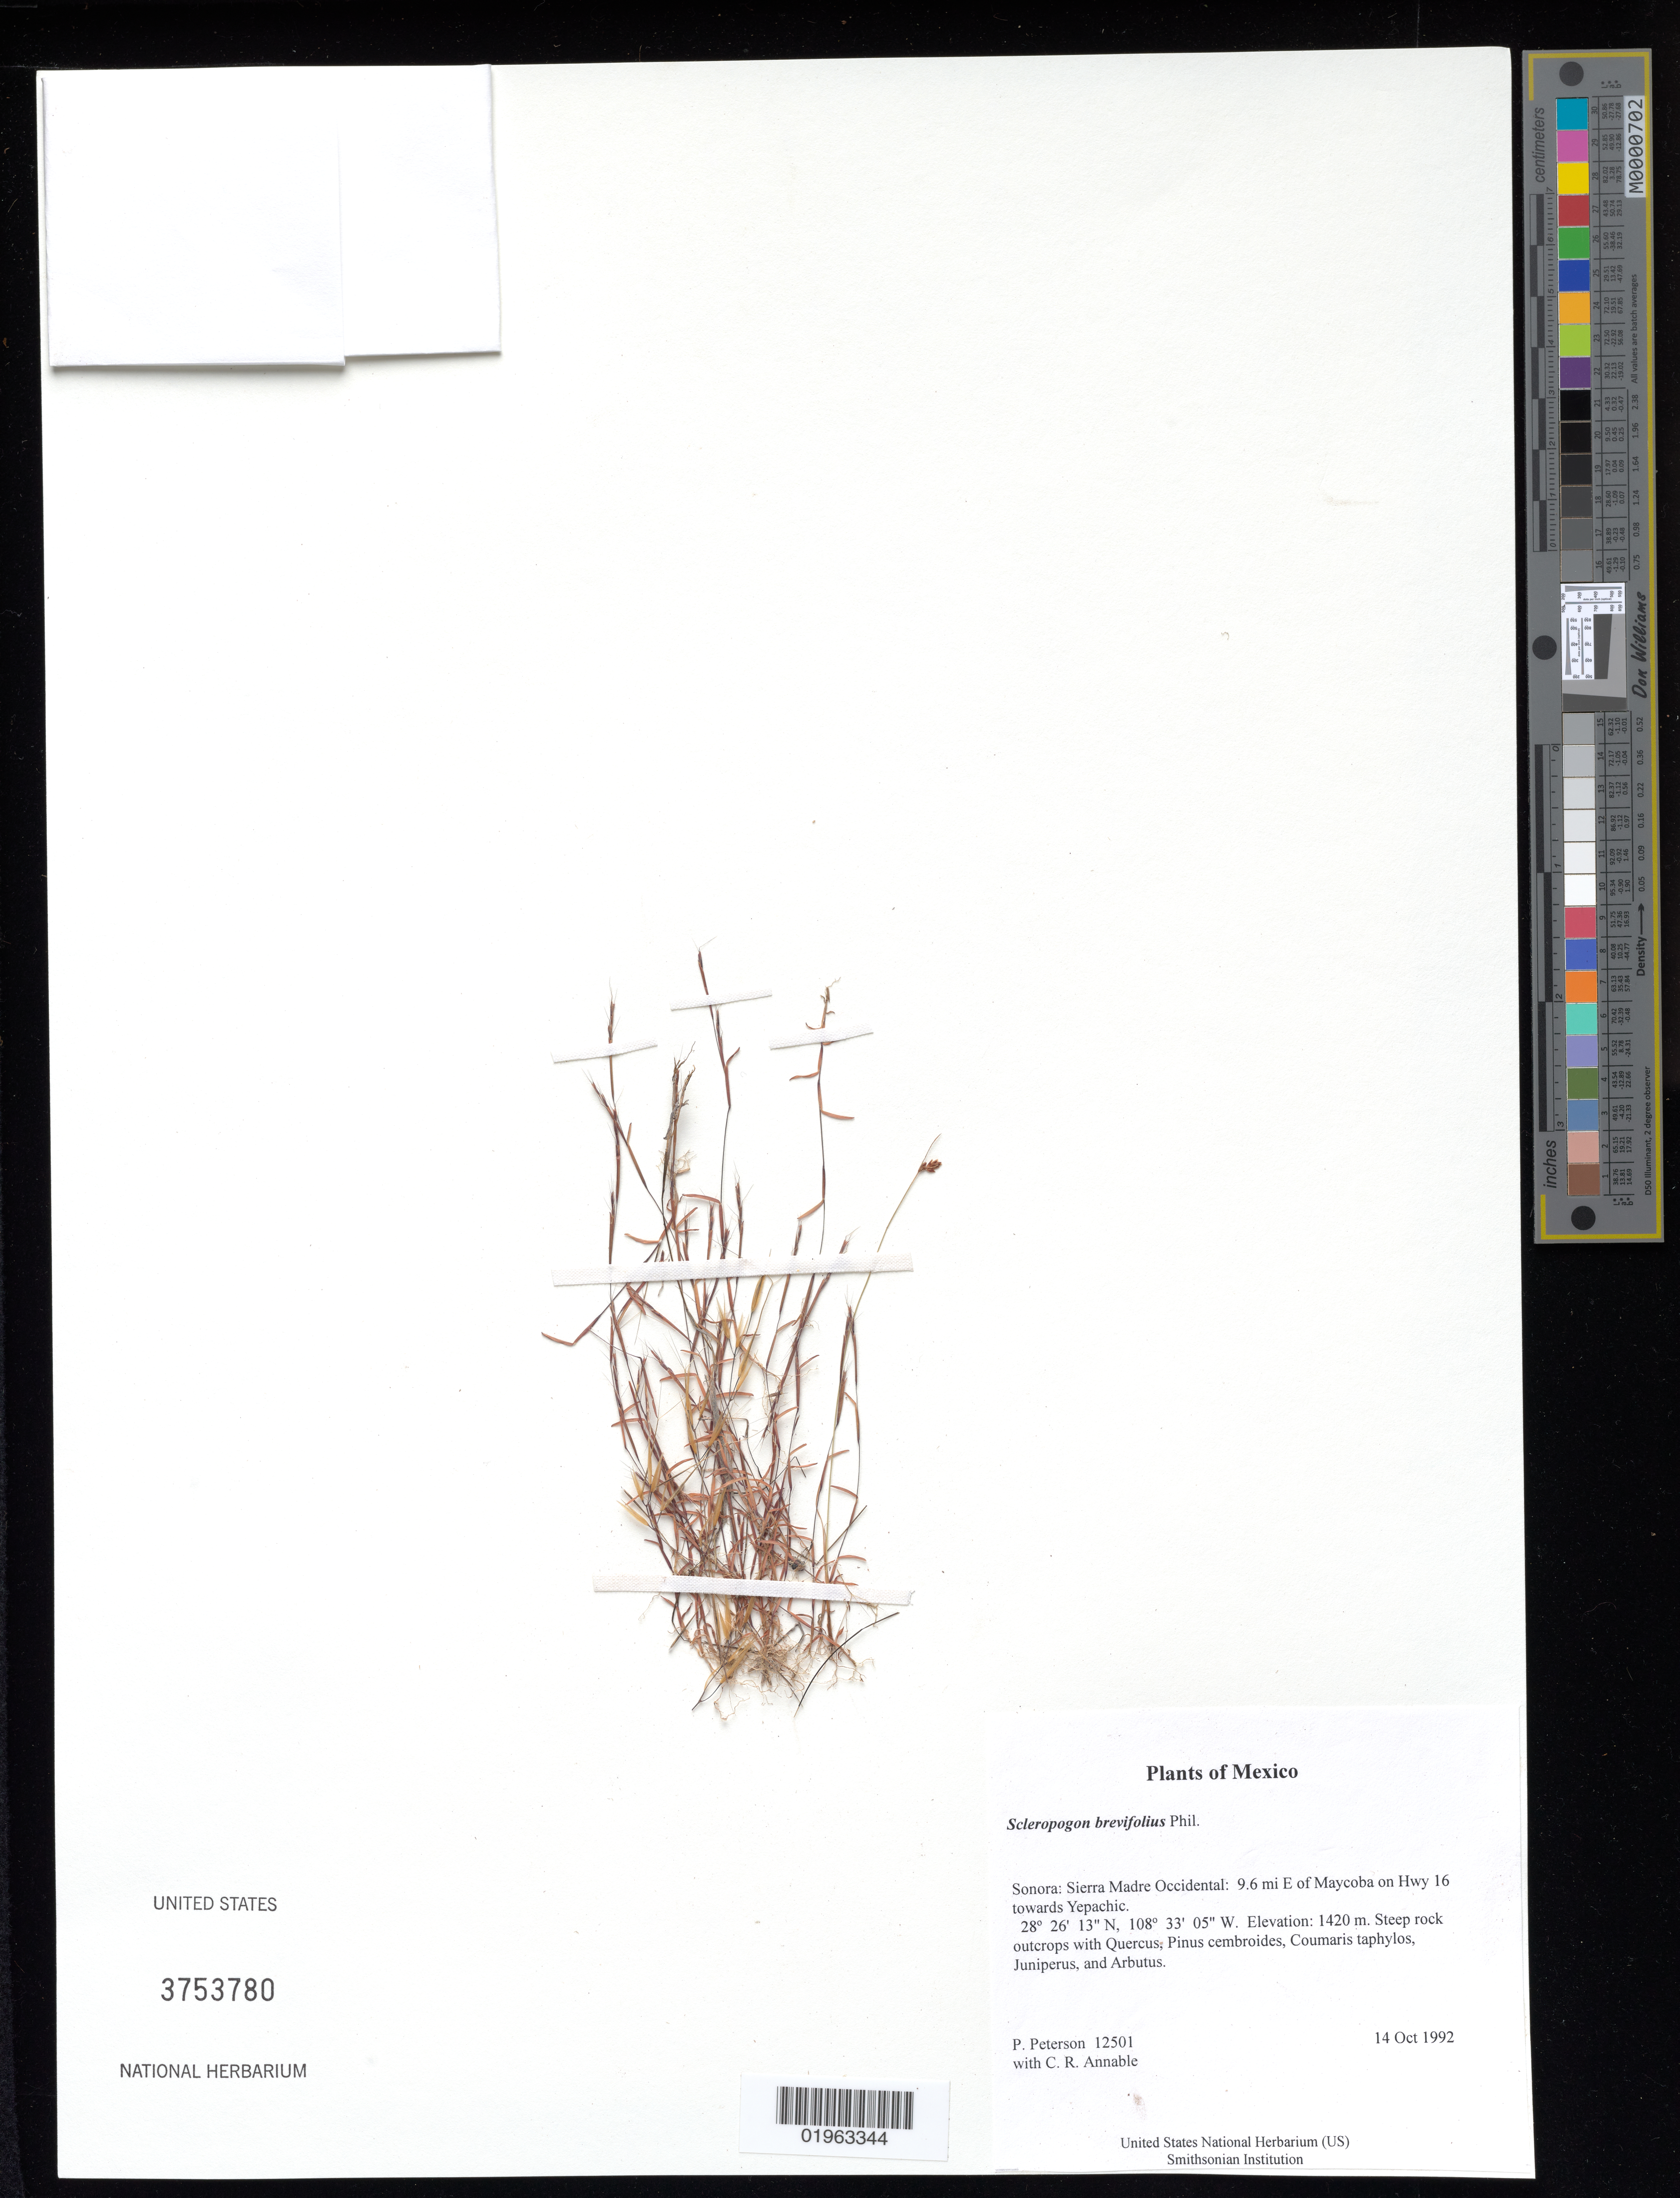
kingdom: Plantae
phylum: Tracheophyta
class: Liliopsida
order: Poales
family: Poaceae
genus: Scleropogon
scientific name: Scleropogon brevifolius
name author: Phil.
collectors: P. M. Peterson & C. R. Annable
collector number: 12501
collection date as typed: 14 Oct 1992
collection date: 1992-10-14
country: Mexico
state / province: Sonora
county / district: Sierra Madre Occidental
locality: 9.6 mi E of Maycoba on Hwy 16 towards Yepachic.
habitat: Steep rock outcrops with Quercus, Pinus cembroides, Coumaris taphylos, Juniperus, and Arbutus.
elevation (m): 1420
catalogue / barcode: US 3753780